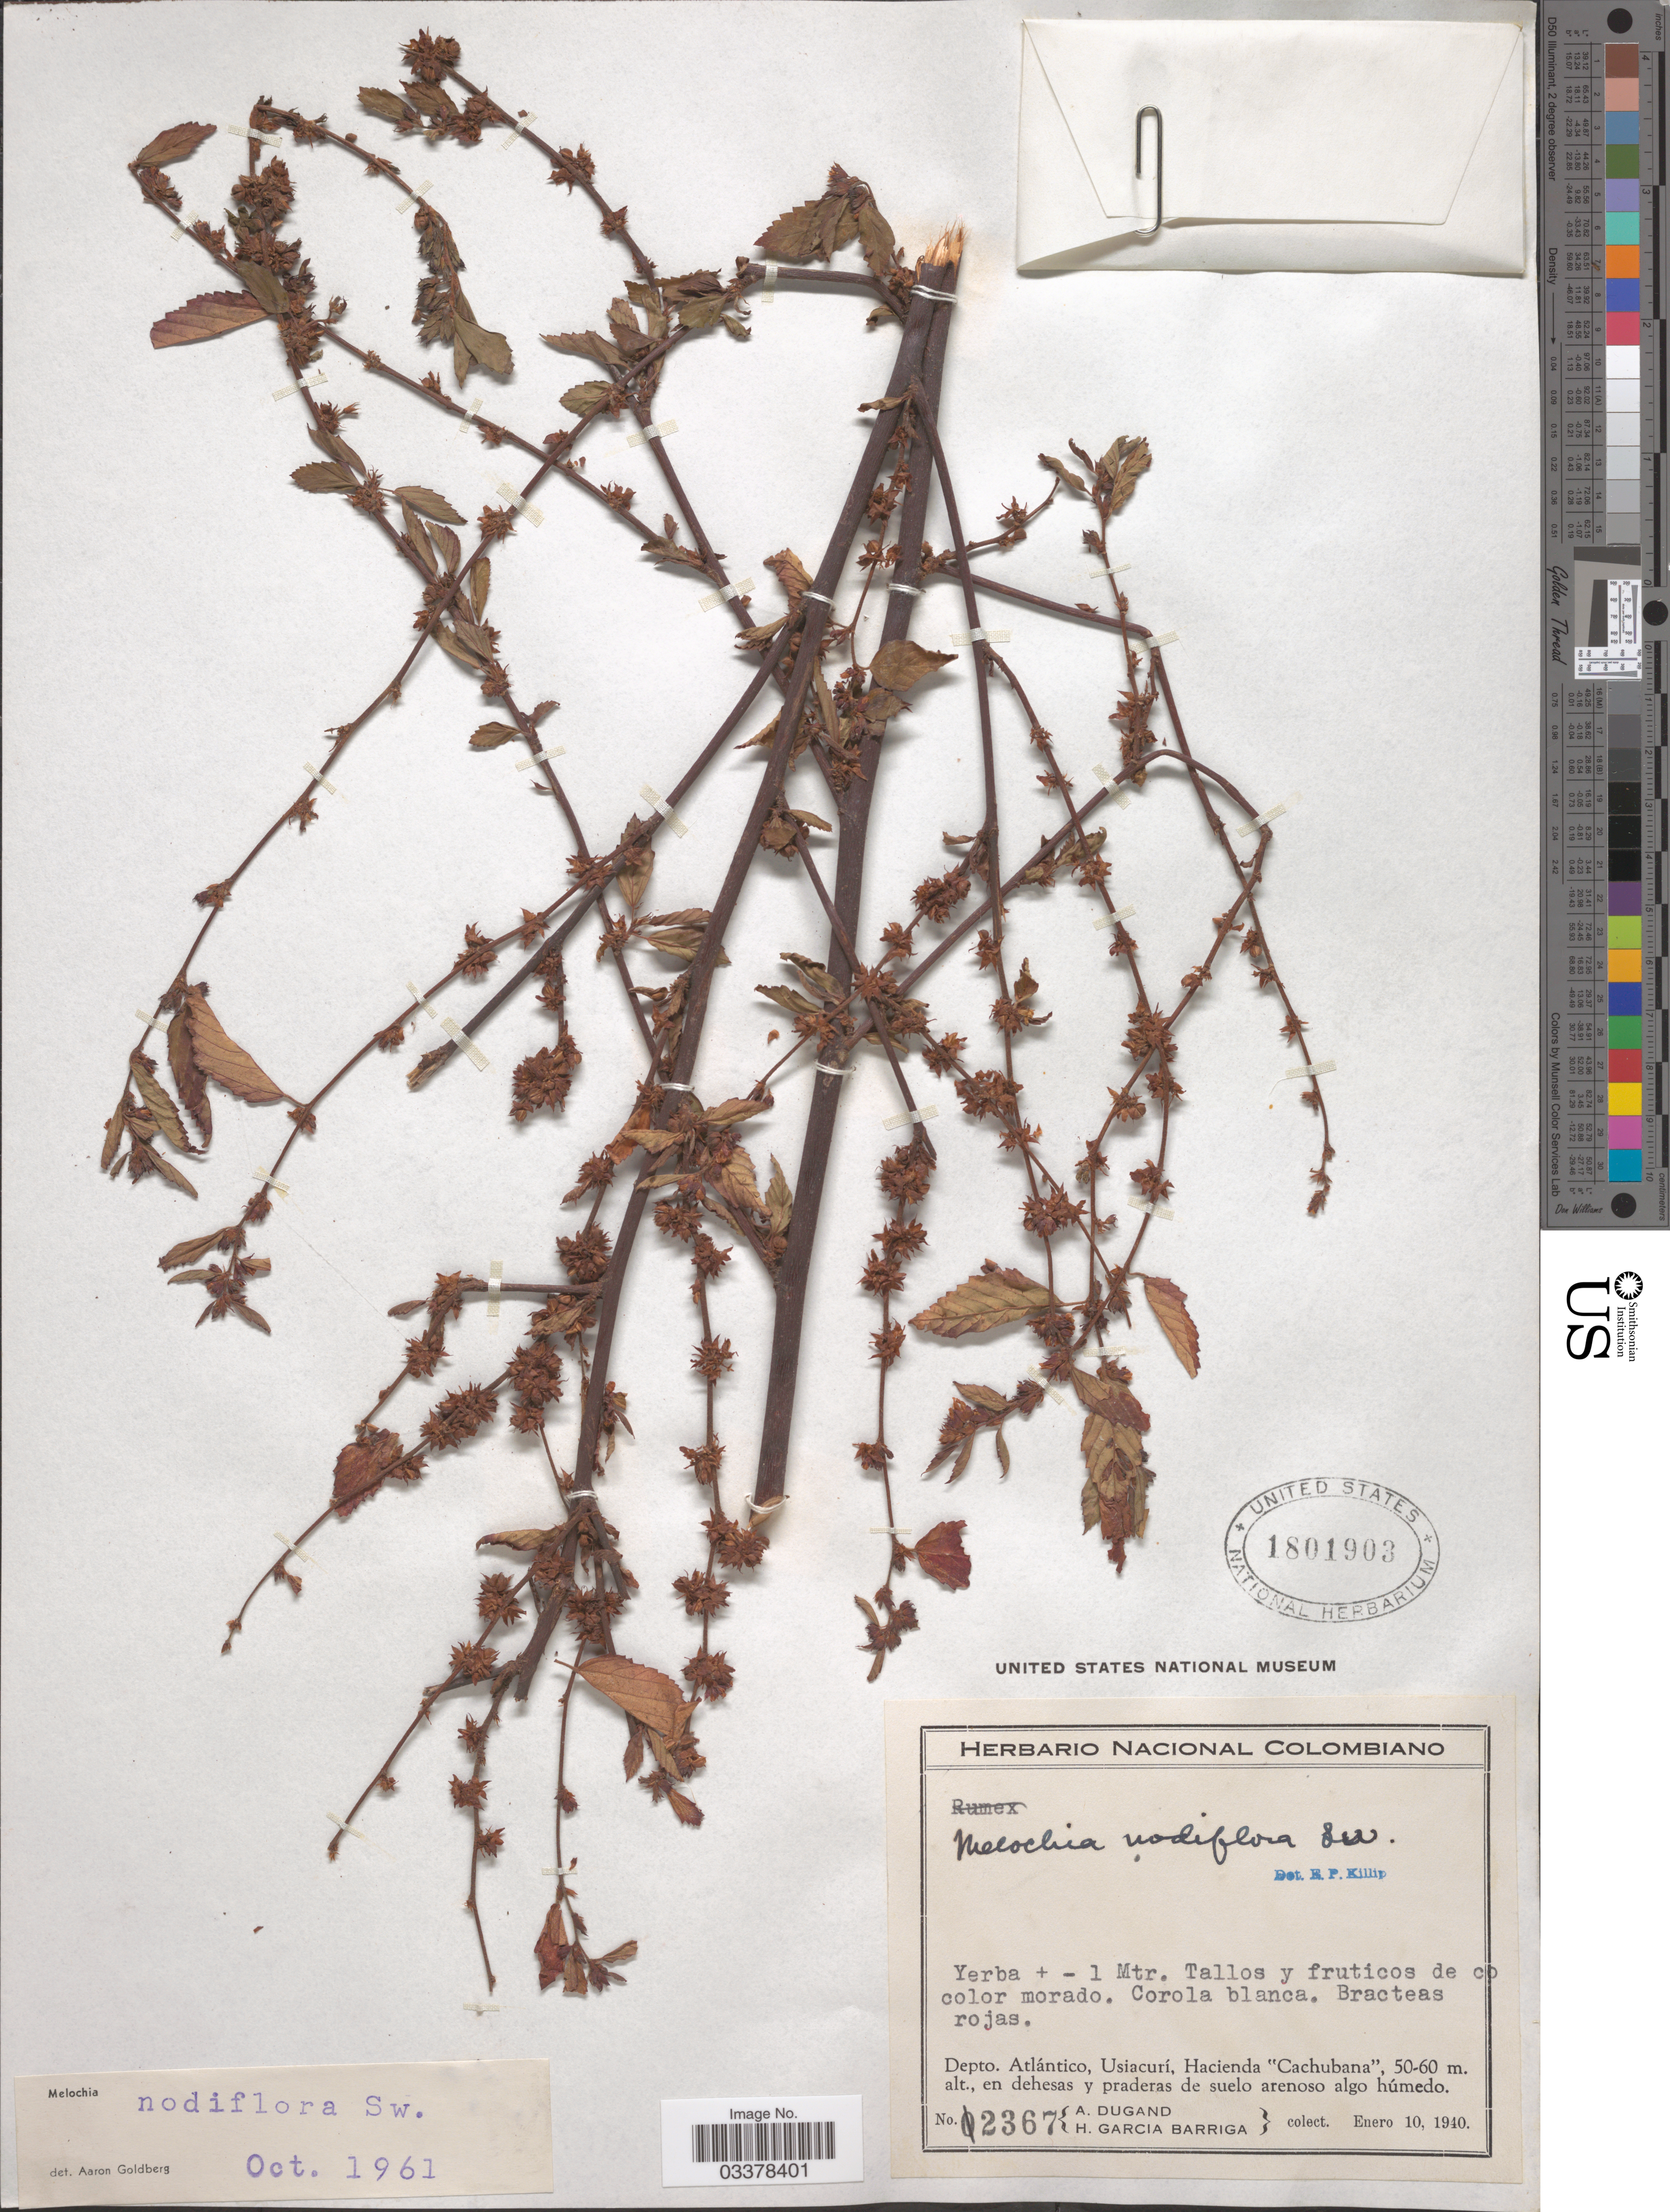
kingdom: Plantae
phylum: Tracheophyta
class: Magnoliopsida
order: Malvales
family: Malvaceae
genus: Melochia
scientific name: Melochia nodiflora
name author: Sw.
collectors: A. Dugand & H. García Barriga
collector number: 2367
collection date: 1940-01-10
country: Colombia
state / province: Atlántico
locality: Depto. Atlántico, Usiacurí, Hacienda "Cachubana".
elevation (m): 50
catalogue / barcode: US 1801903